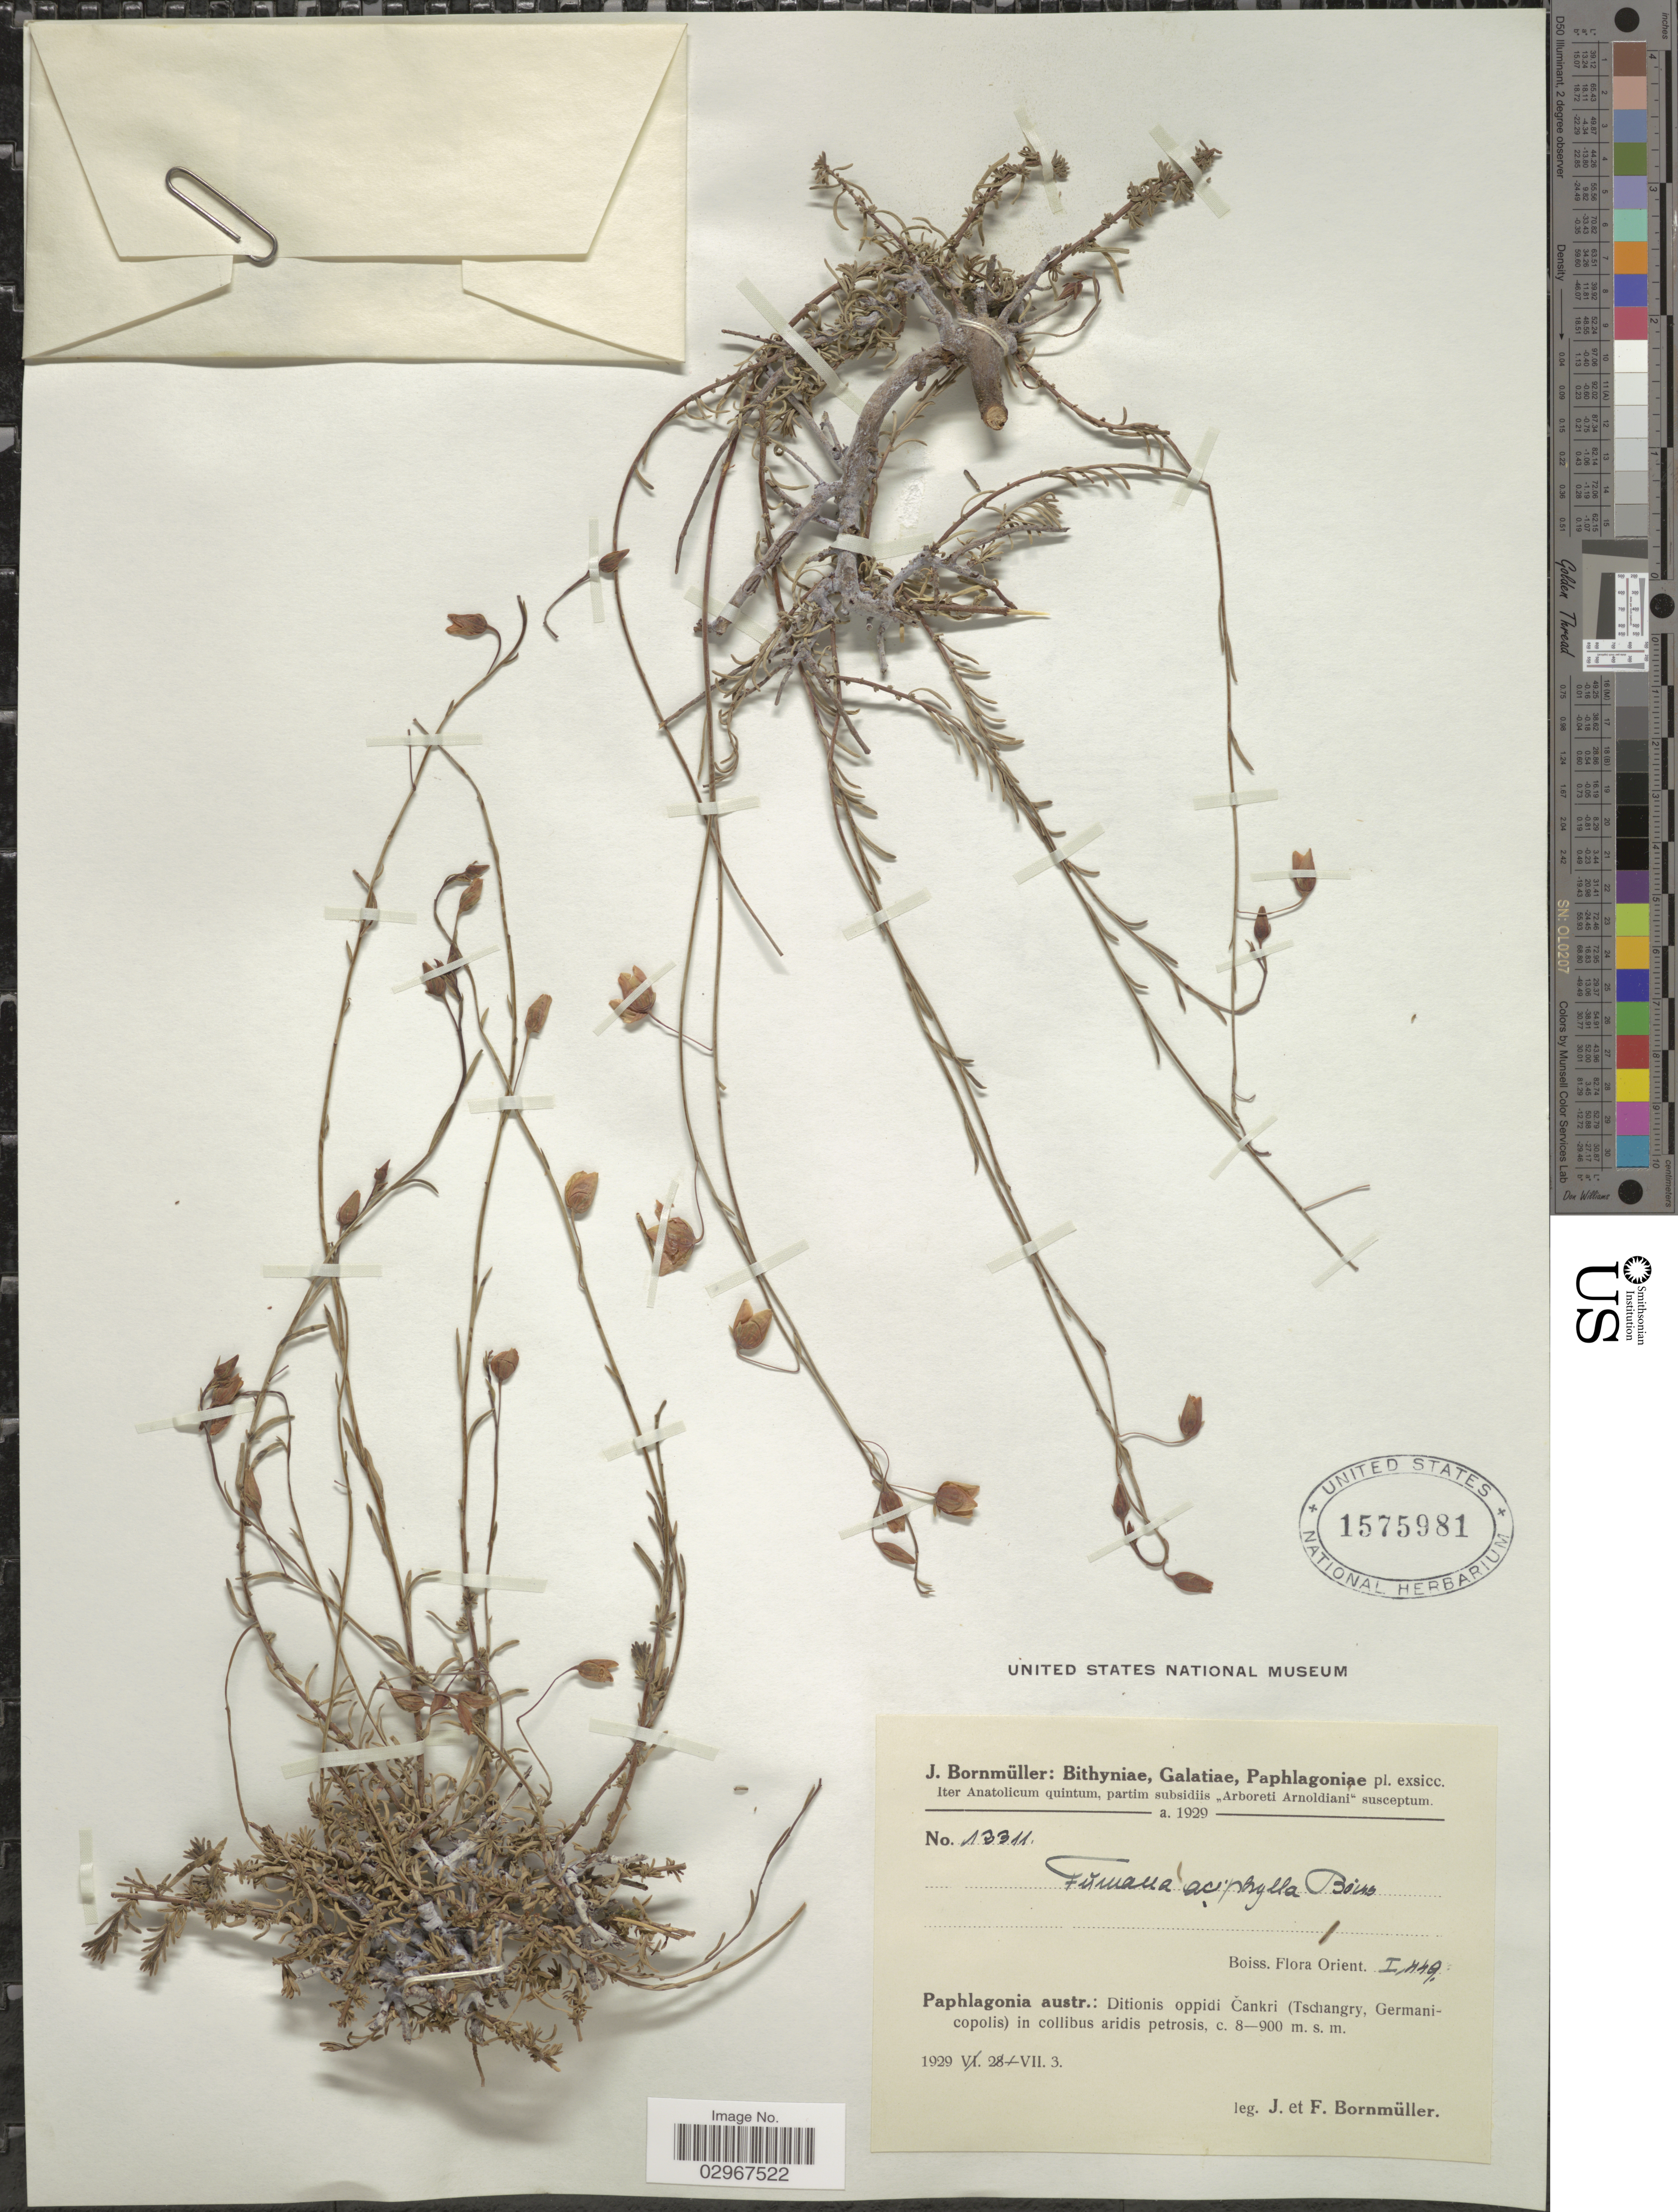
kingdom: Plantae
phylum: Tracheophyta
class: Magnoliopsida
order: Malvales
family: Cistaceae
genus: Fumana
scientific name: Fumana aciphylla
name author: Boiss.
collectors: J. Bornmüller & F. Bornmüller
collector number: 13311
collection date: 1929-07-03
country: Turkey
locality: Paphlagonia austr.: Ditionis oppidi Cankri (Tschangry, Germanicopolis) in collibus aridis petrosis.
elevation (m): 800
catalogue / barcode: US 1575981